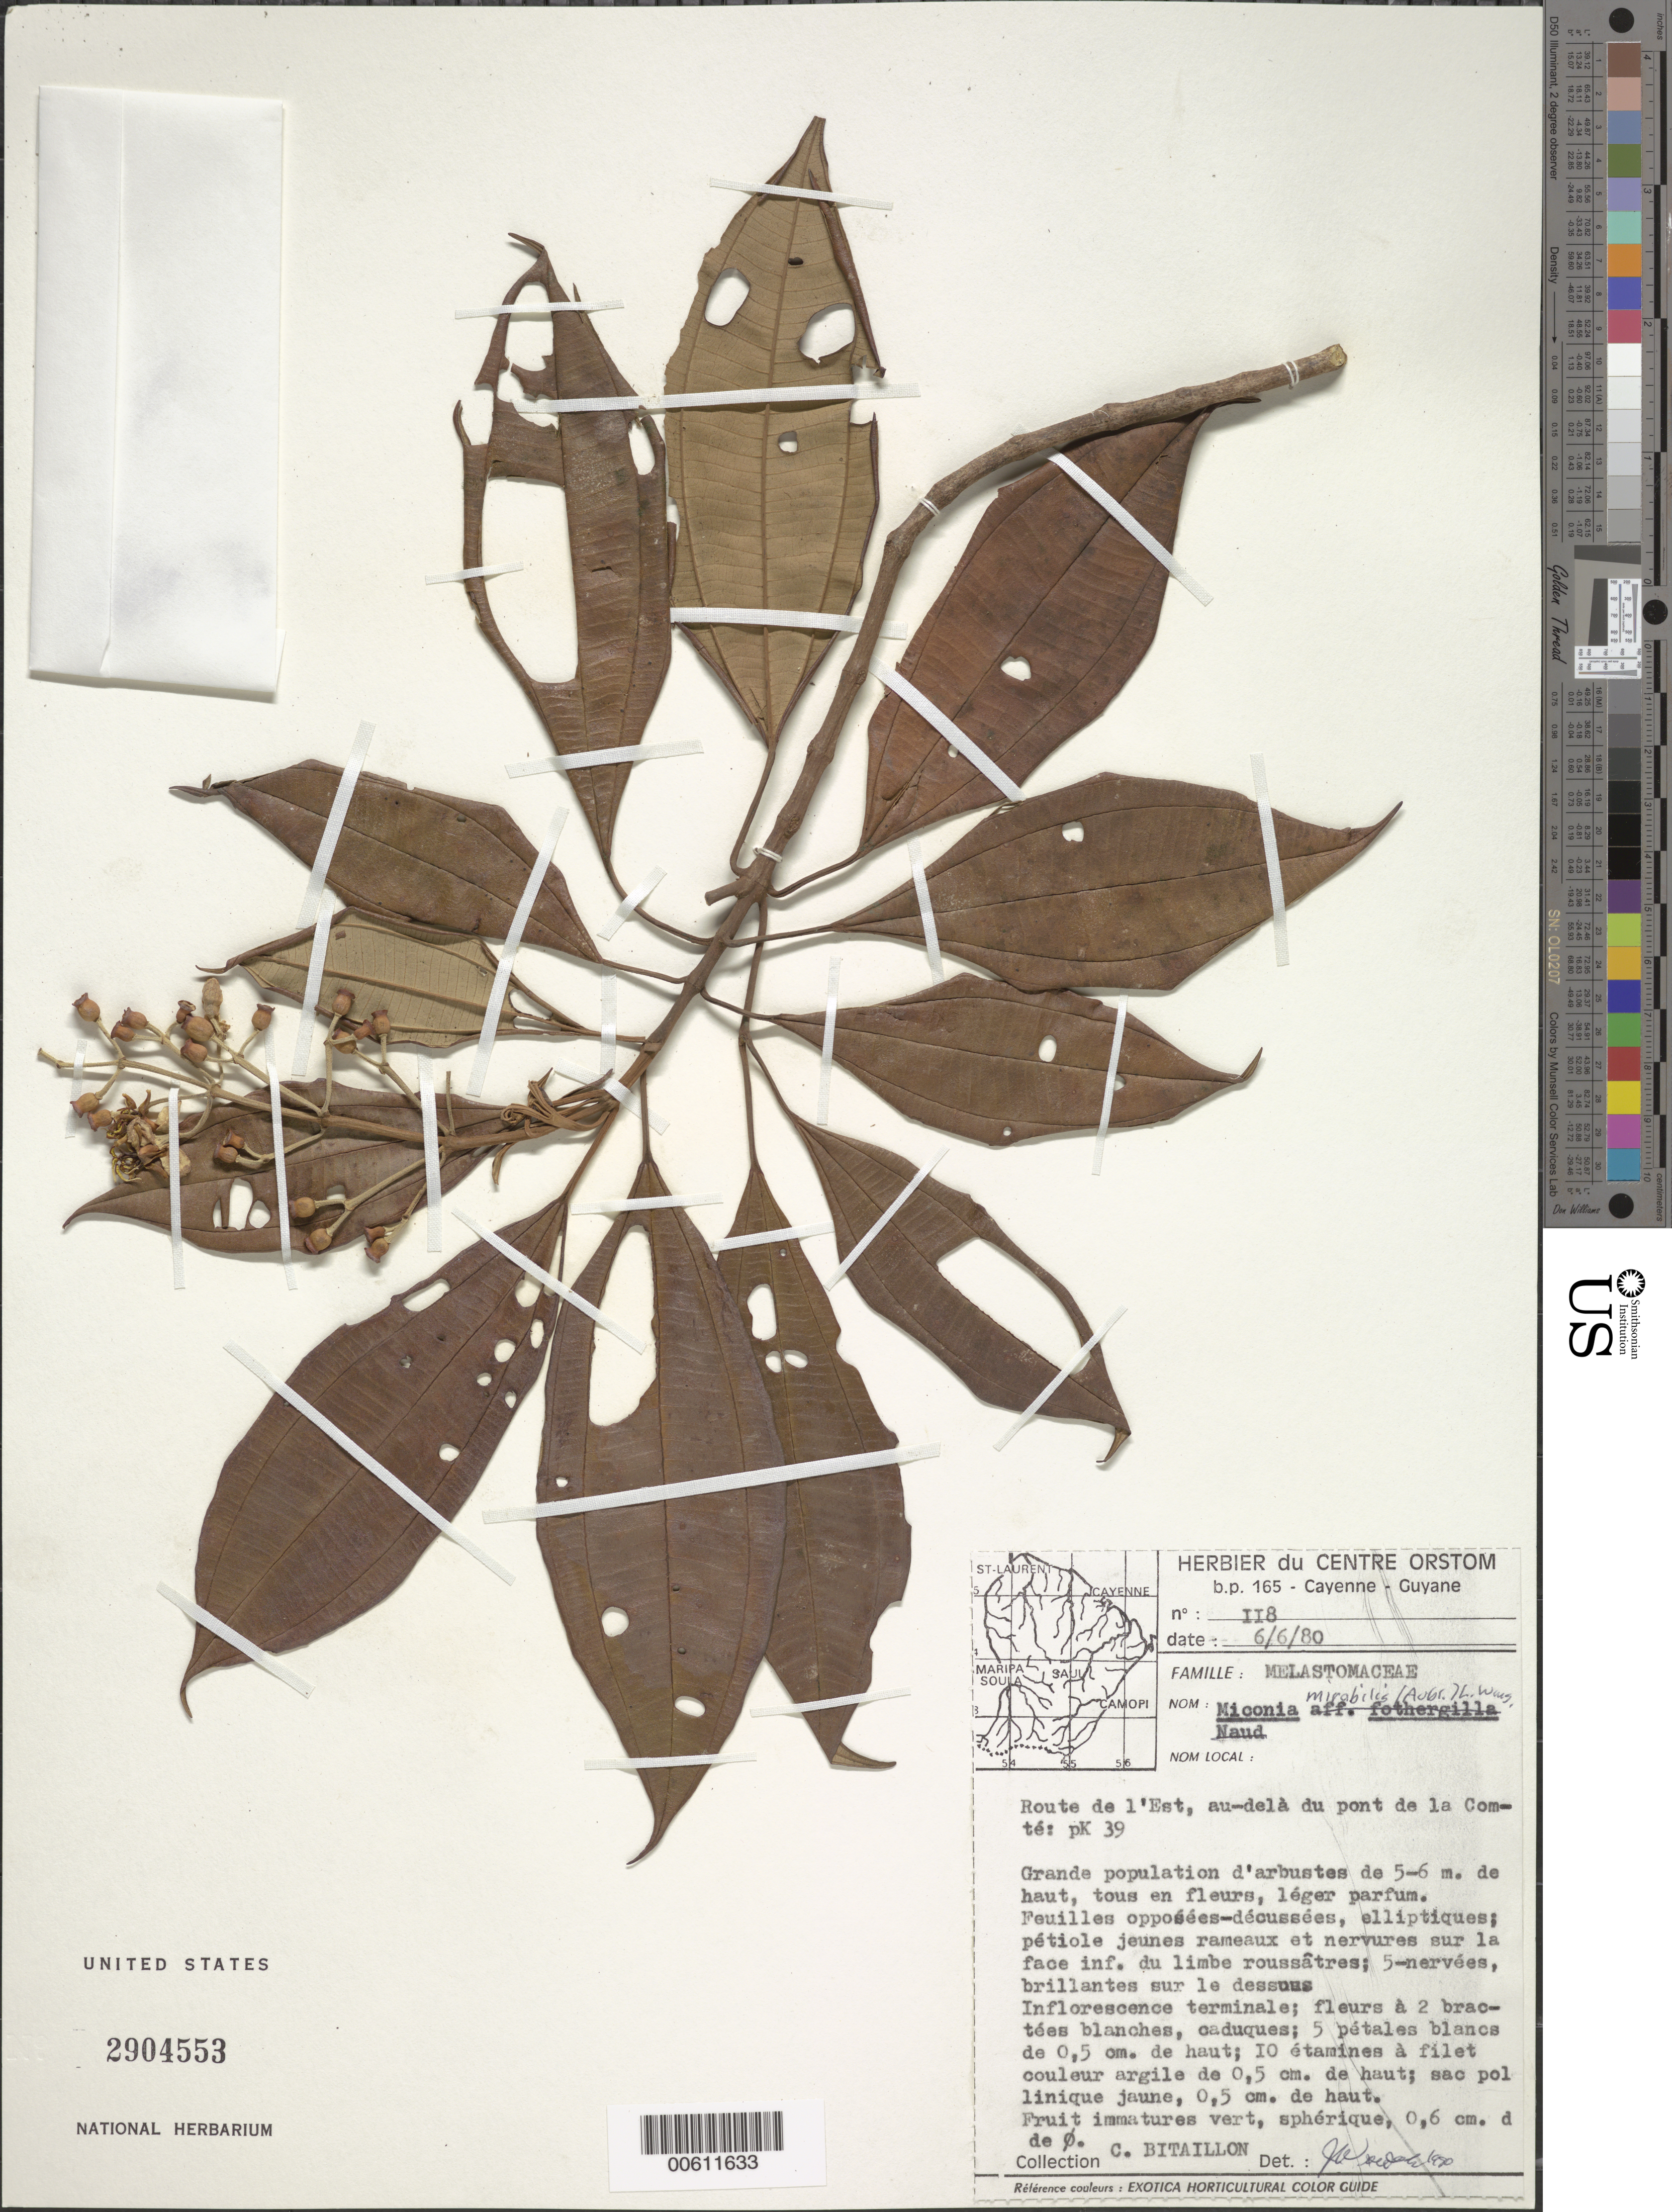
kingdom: Plantae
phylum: Tracheophyta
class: Magnoliopsida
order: Myrtales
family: Melastomataceae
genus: Miconia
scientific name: Miconia mirabilis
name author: (Aubl.) L.O. Williams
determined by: Wurdack, John J., (US), US (UNITED STATES)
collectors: C. Bitaillon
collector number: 118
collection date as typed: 6-Jun-80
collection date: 1980-06-06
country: French Guiana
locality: Route de l'Est, au de la du pont de la Compté, pK 39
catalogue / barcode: US 2904553